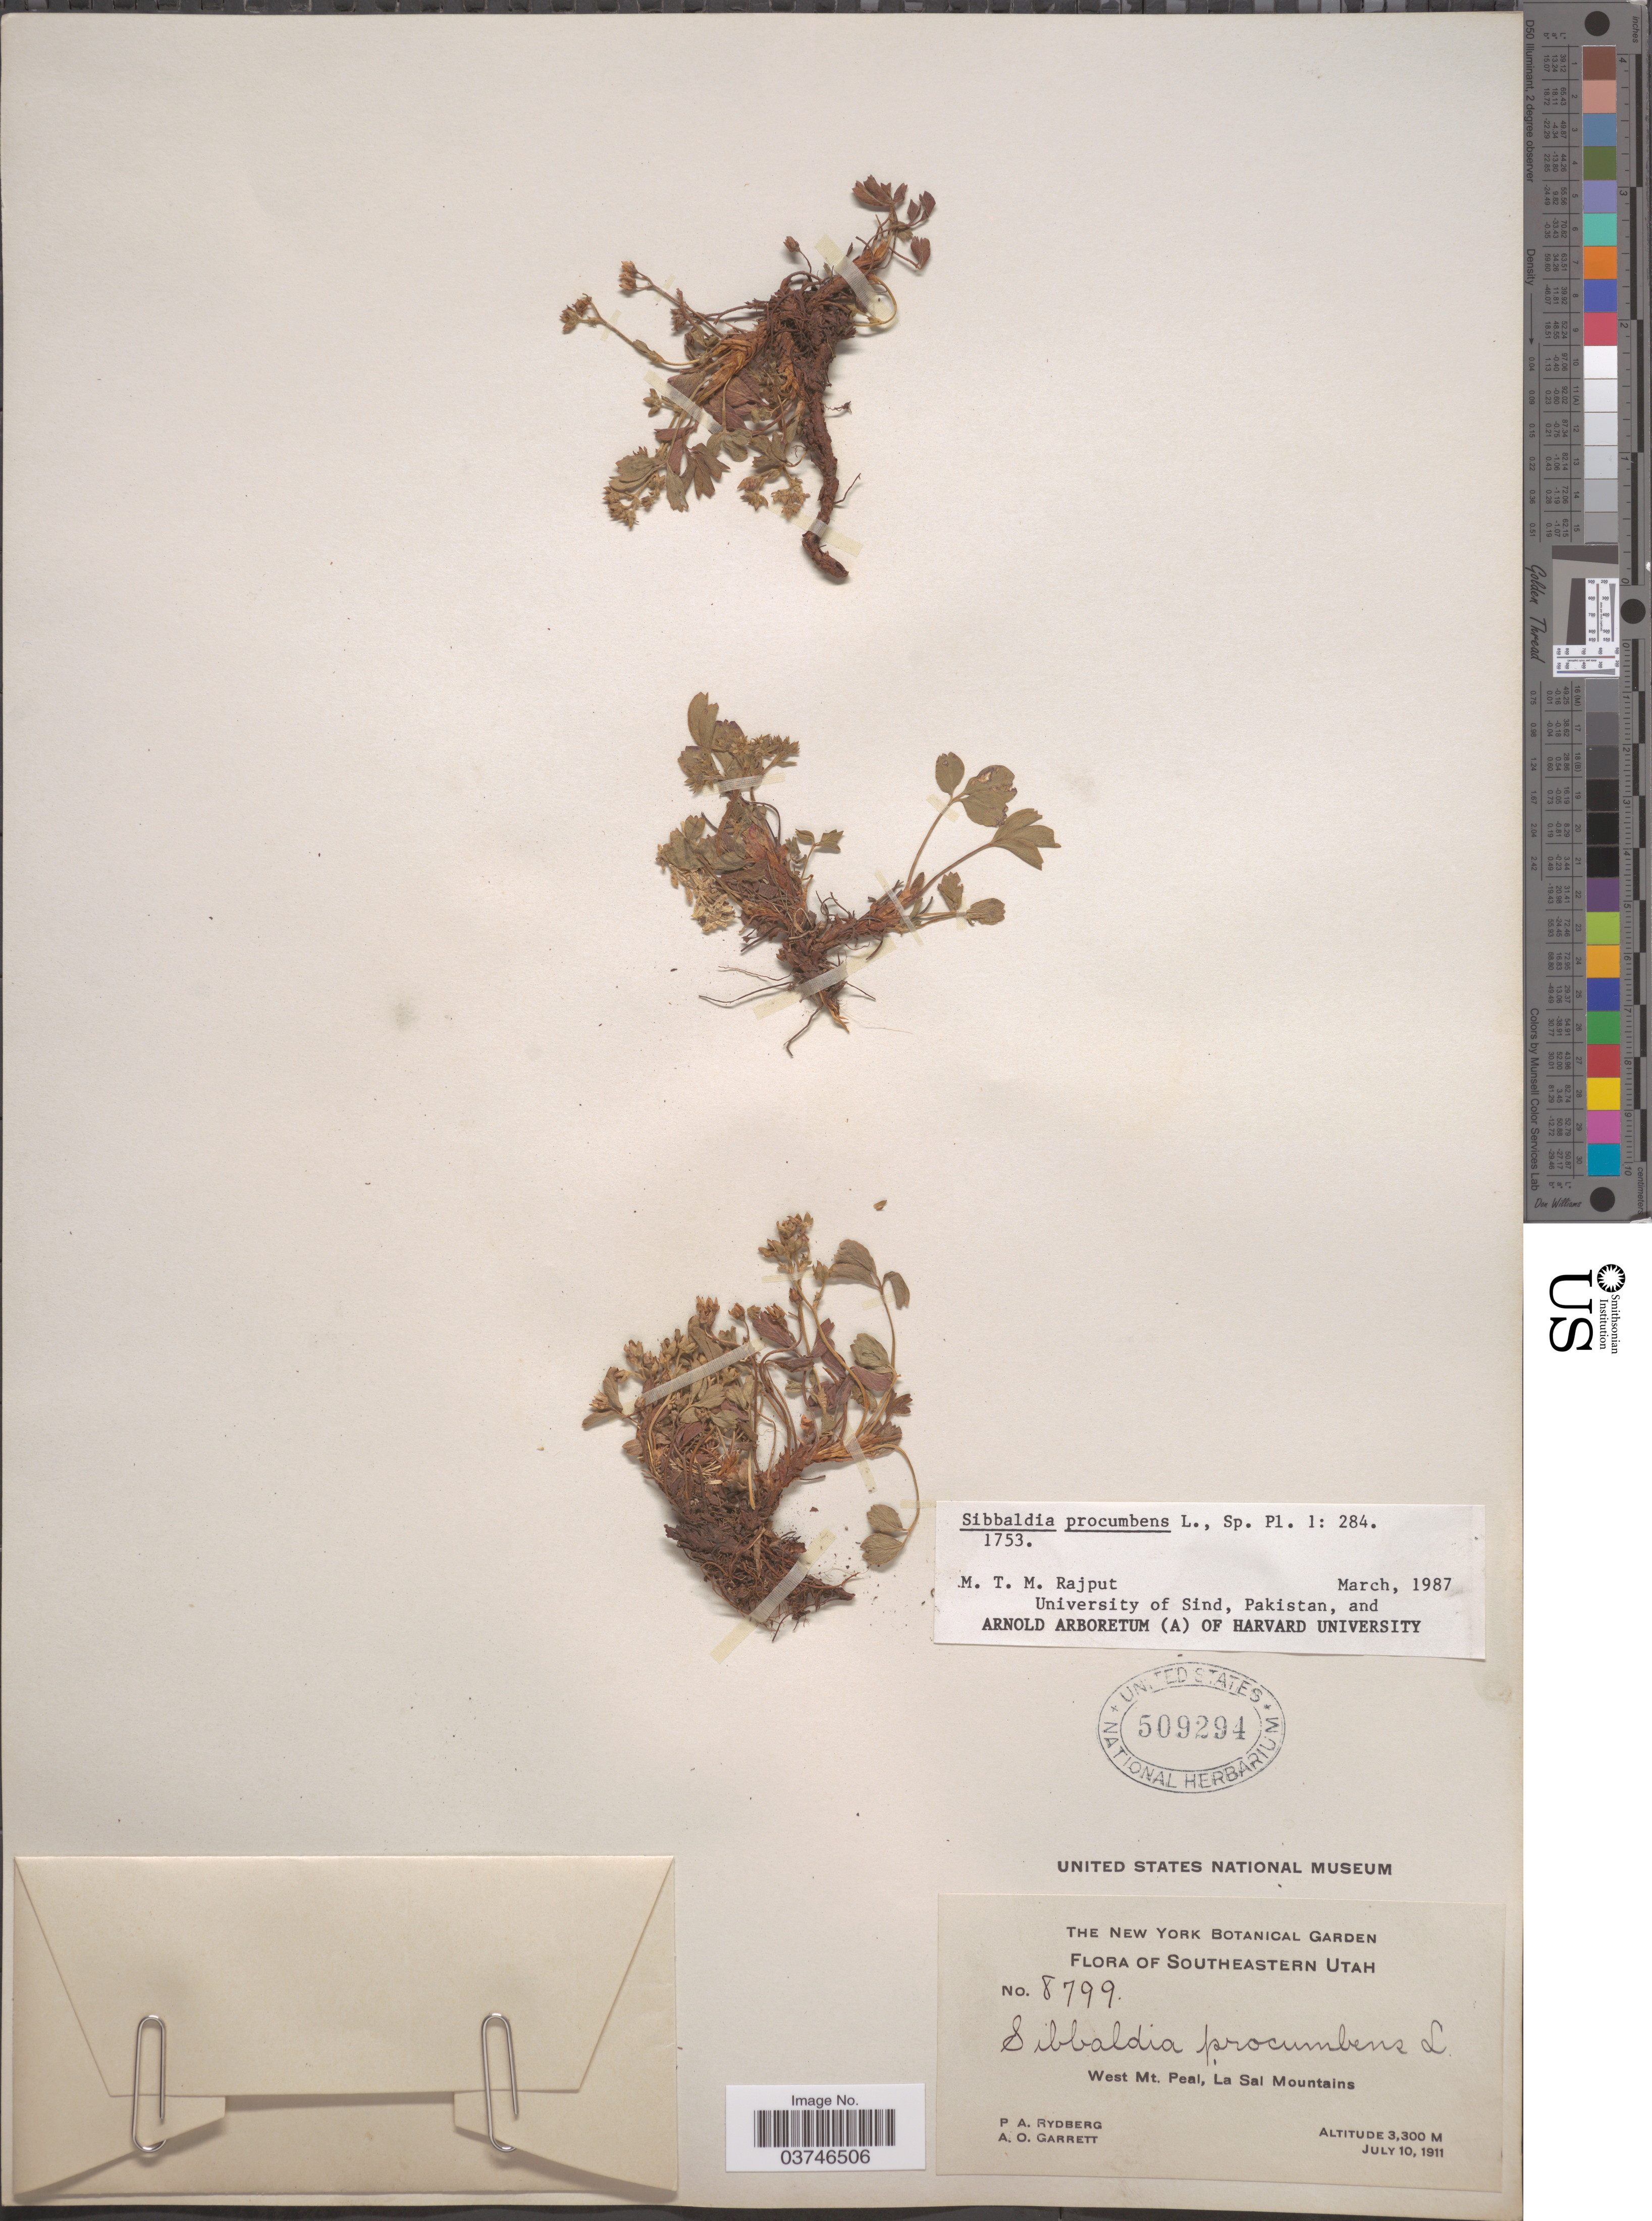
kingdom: Plantae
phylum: Tracheophyta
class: Magnoliopsida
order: Rosales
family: Rosaceae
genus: Sibbaldia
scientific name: Sibbaldia procumbens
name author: L.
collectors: P. A. Rydberg & A. O. Garrett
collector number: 8799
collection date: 1911-07-10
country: United States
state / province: Utah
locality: Southeastern Utah. West Mt. Peal, La Sai Mountains.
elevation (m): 3300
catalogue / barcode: US 509294